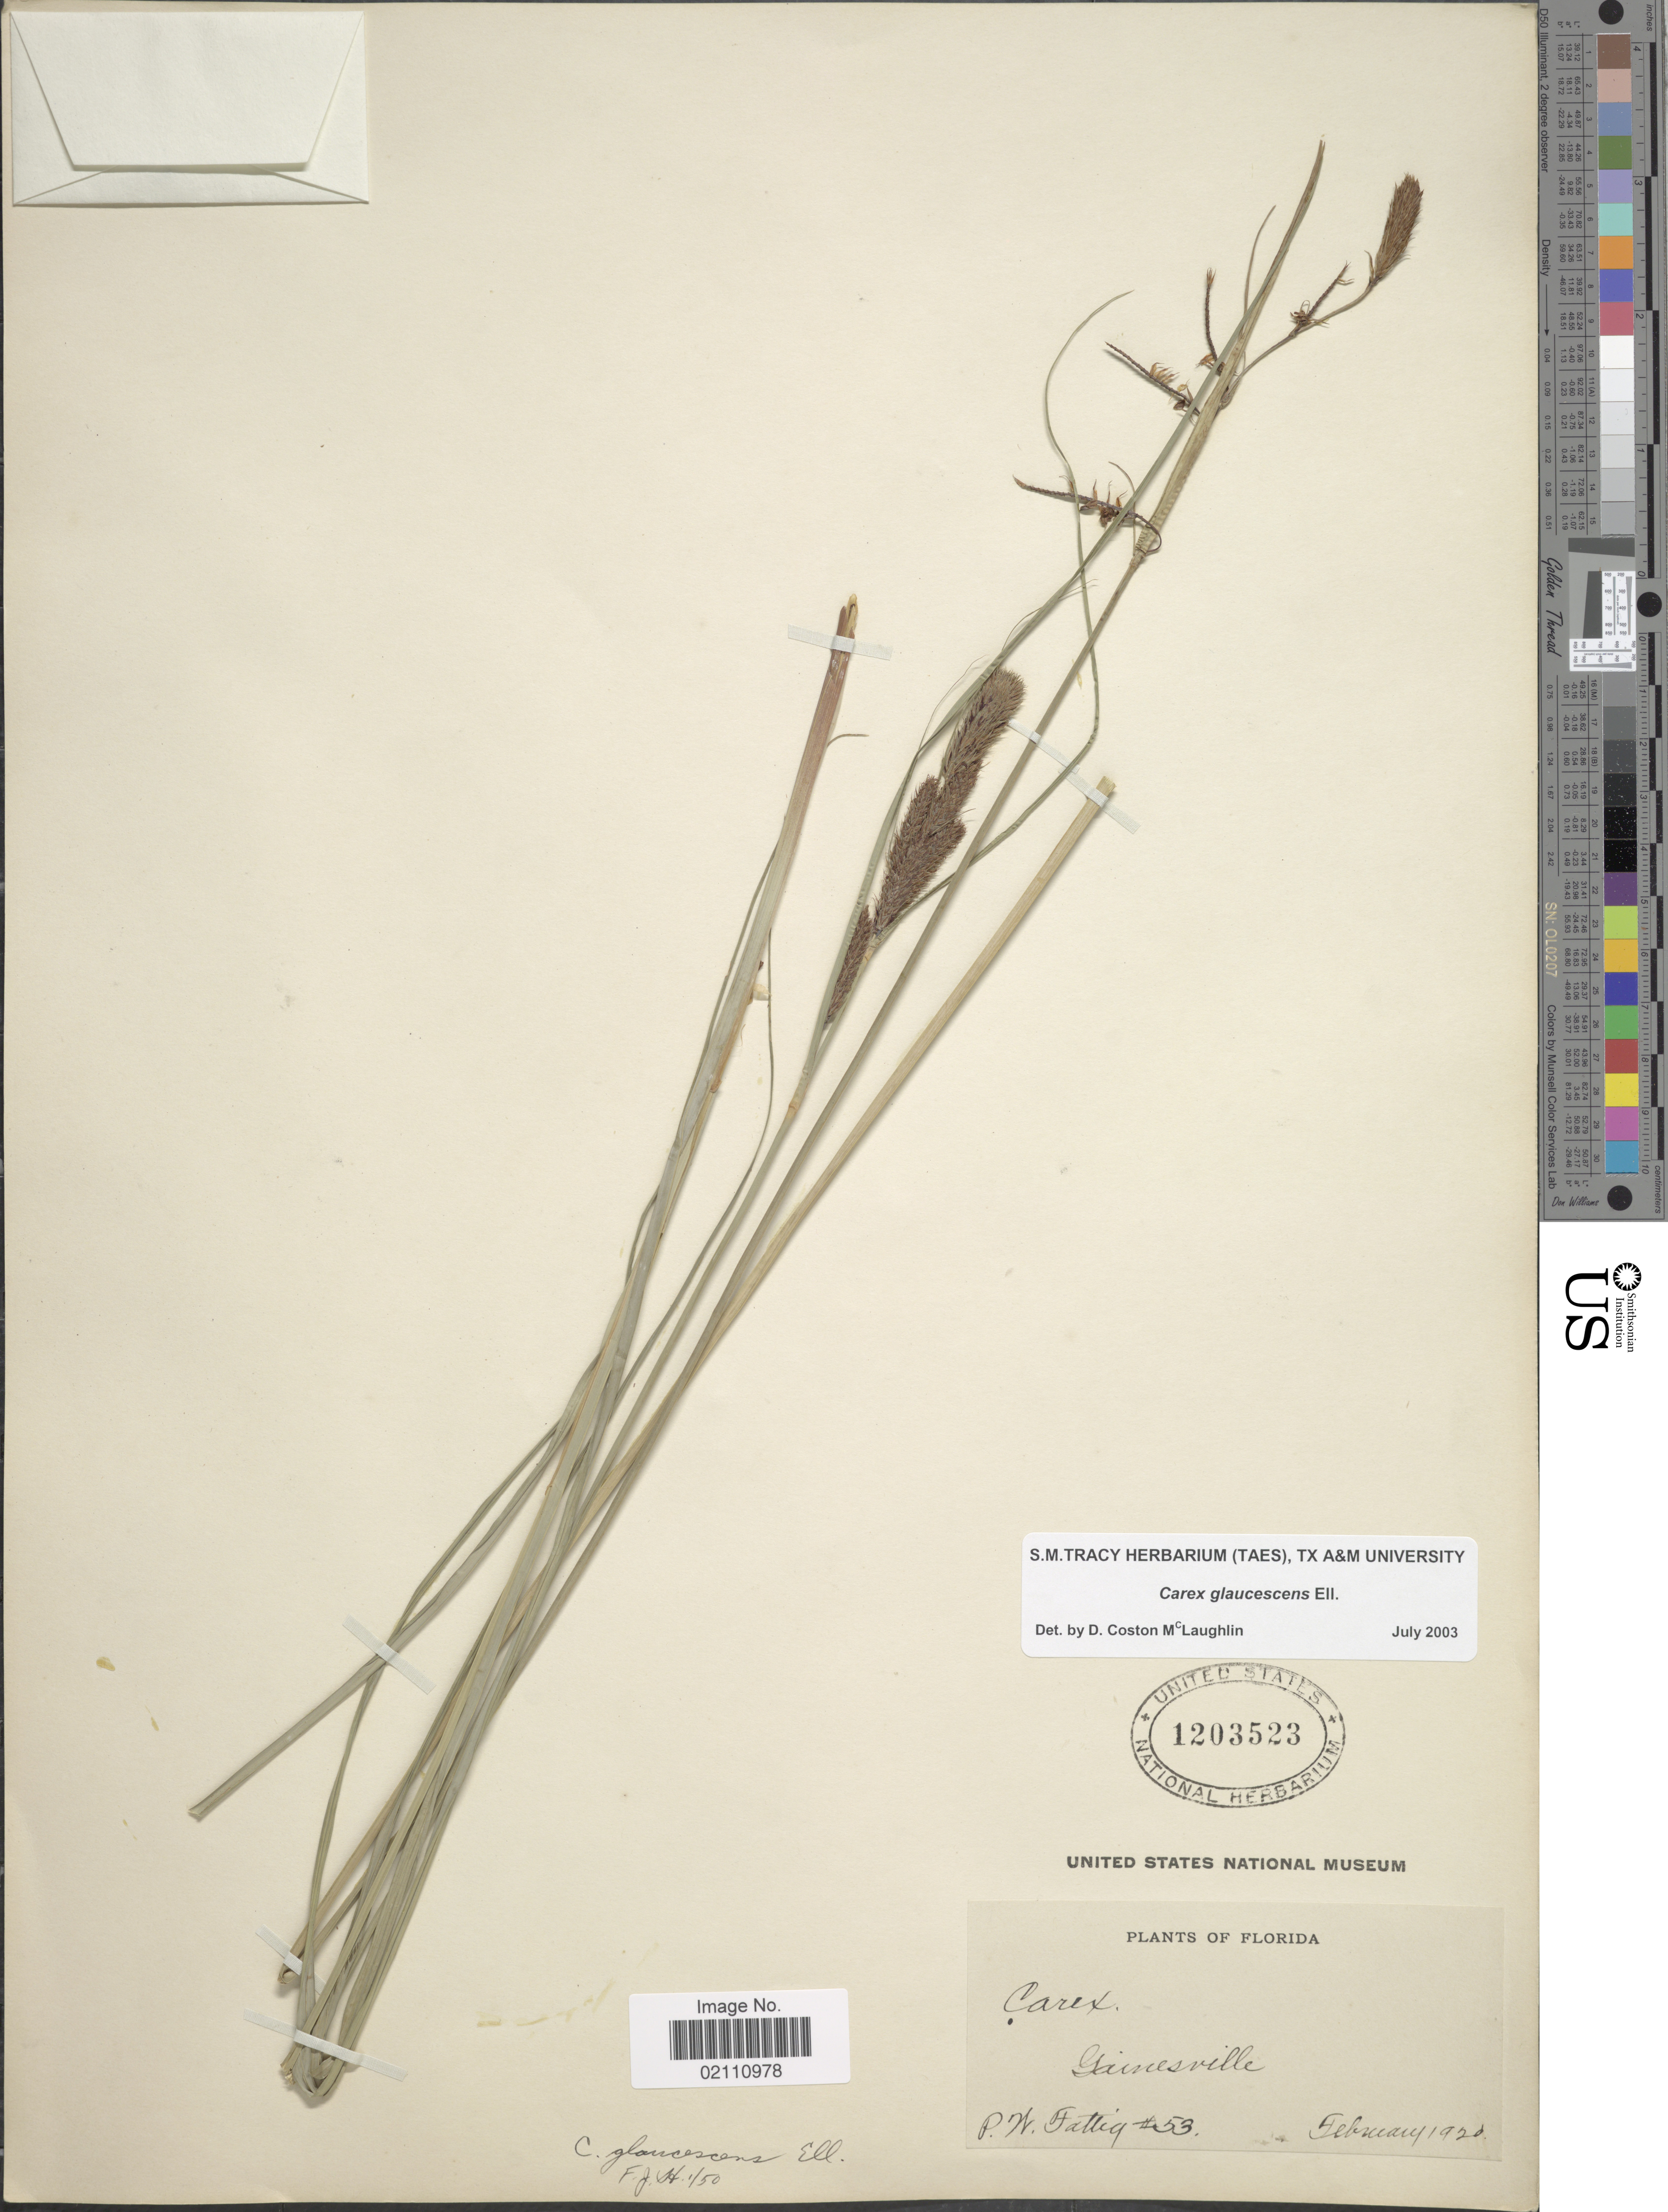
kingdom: Plantae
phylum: Tracheophyta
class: Liliopsida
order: Poales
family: Cyperaceae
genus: Carex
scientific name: Carex glaucescens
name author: Elliott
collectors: P. Fattig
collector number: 53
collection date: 1920-02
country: United States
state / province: Florida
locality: Gainesville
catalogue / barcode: US 1203523